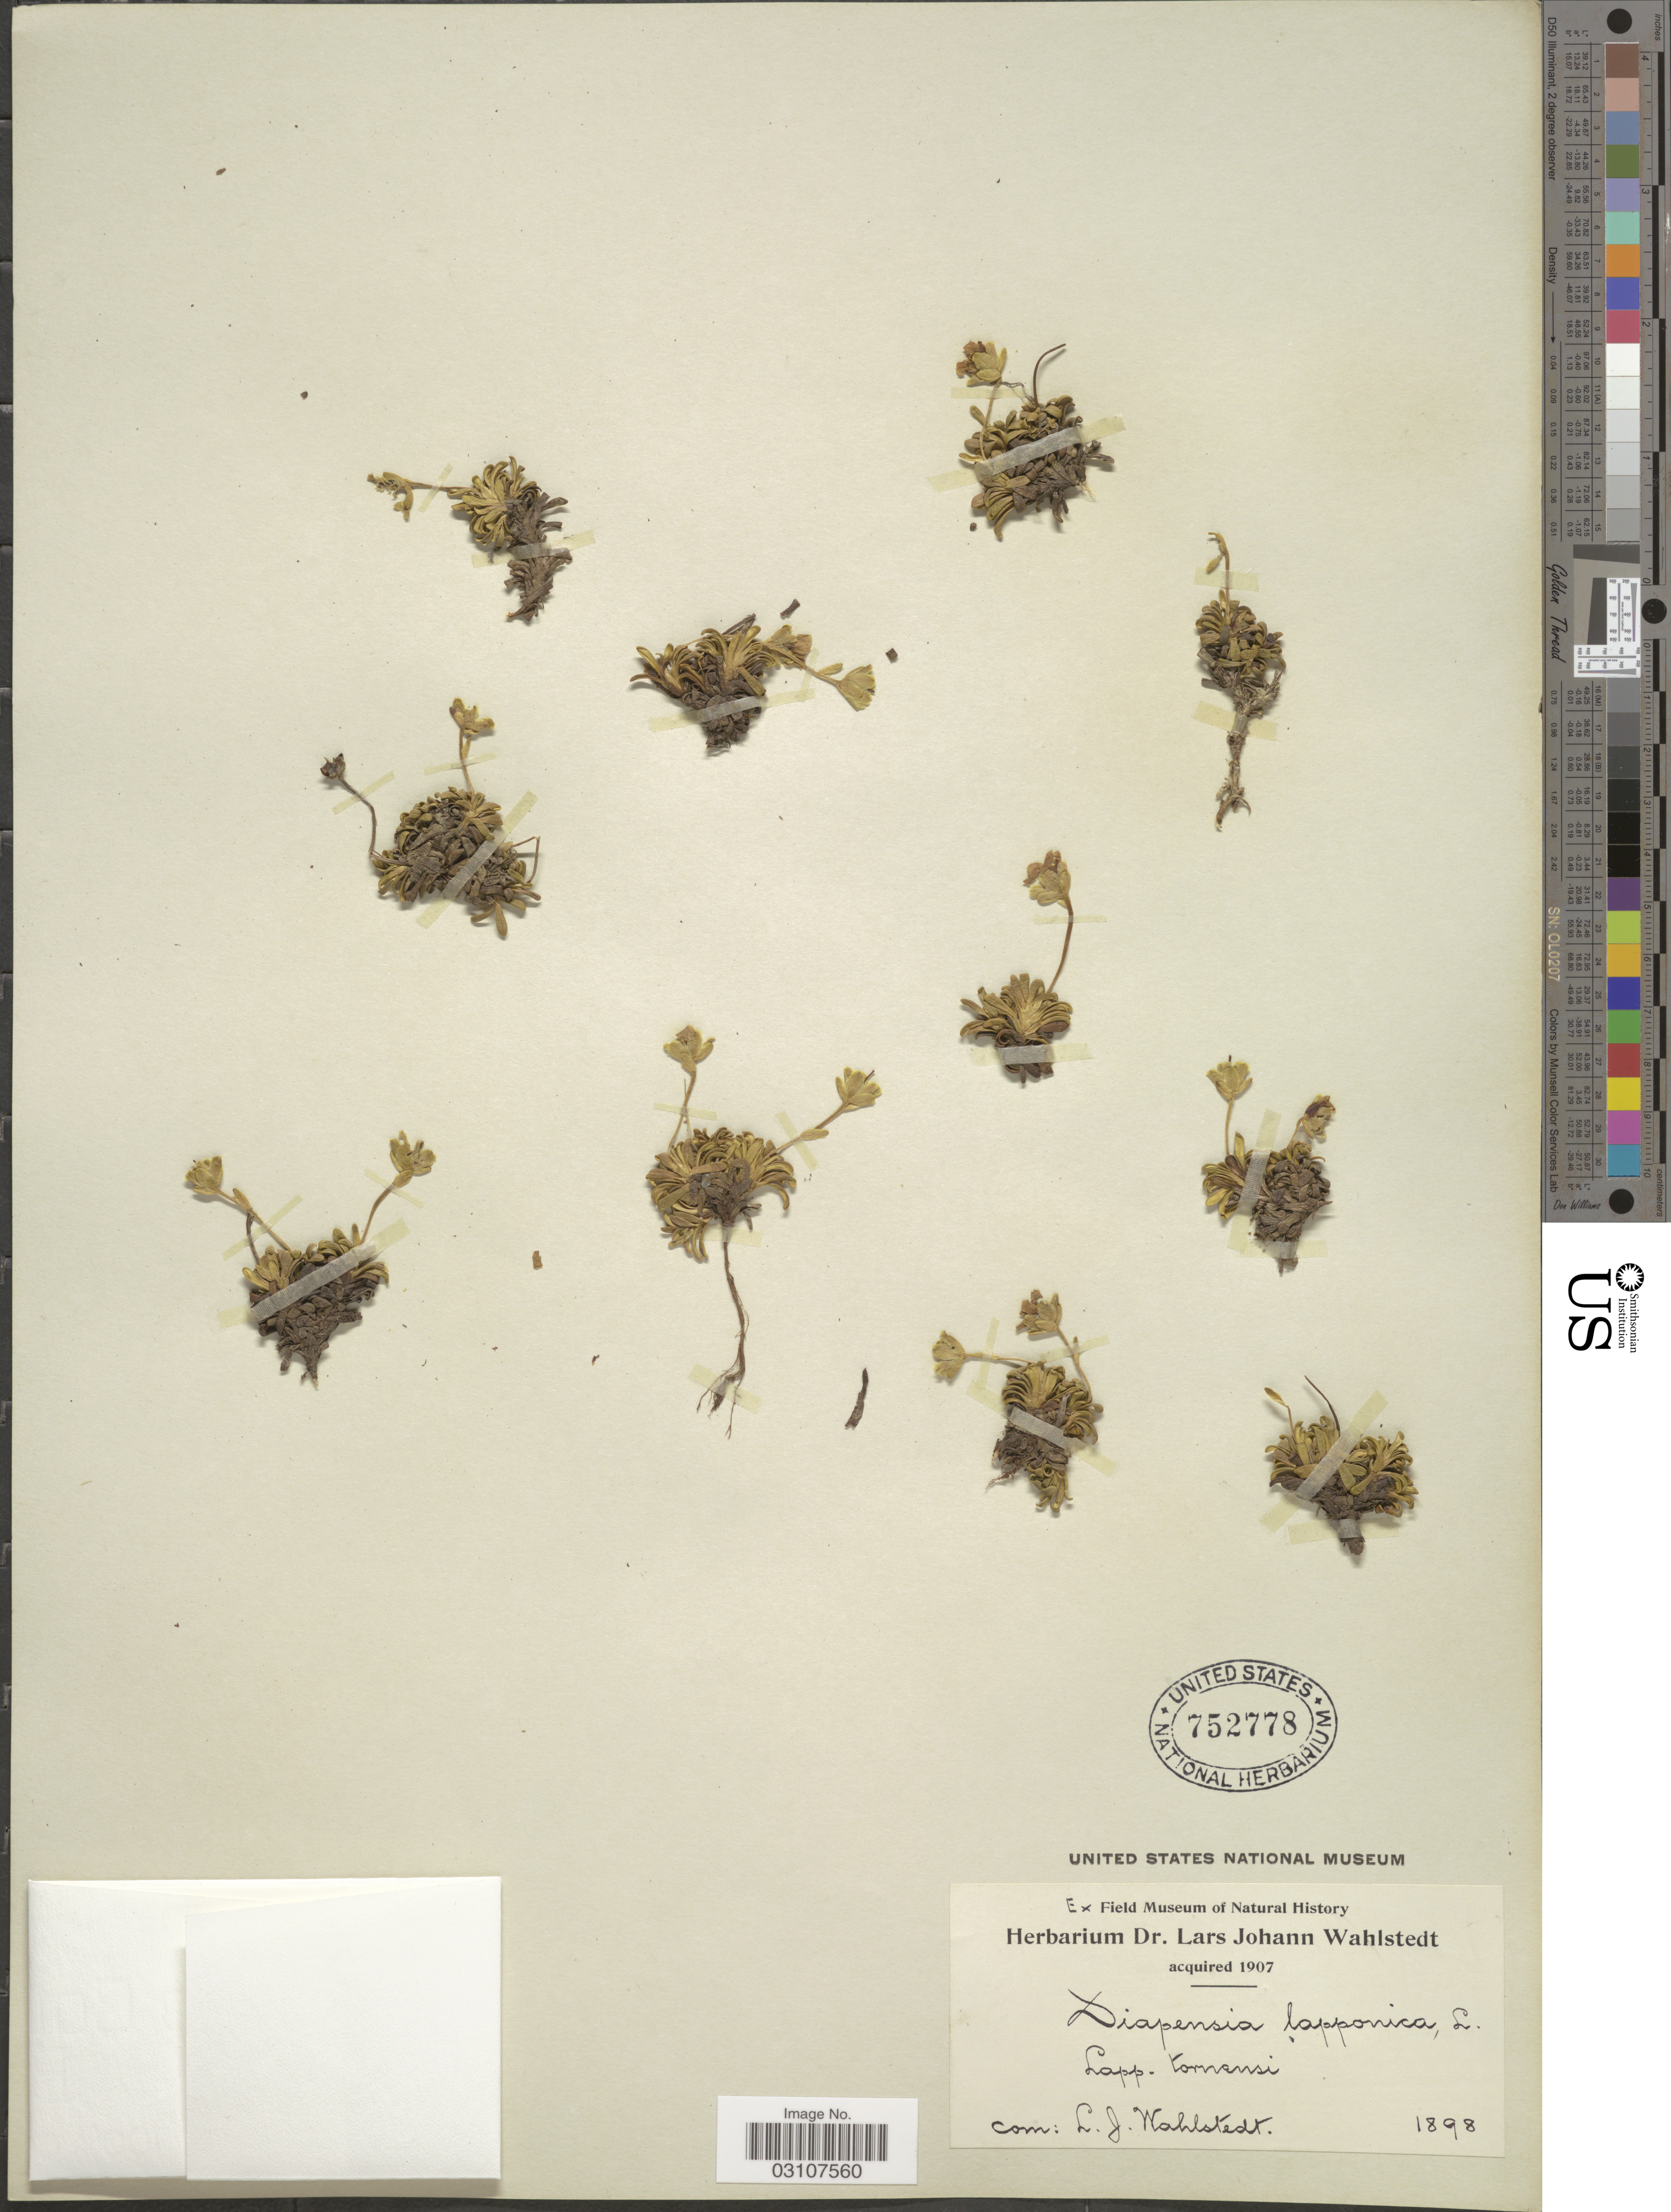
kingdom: Plantae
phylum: Tracheophyta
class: Magnoliopsida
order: Ericales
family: Diapensiaceae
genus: Diapensia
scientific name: Diapensia lapponica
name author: L.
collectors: Ex herb. Dr. Lars Johann Wahlstedt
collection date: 1898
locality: Lapp. tornensi.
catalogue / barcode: US 752778